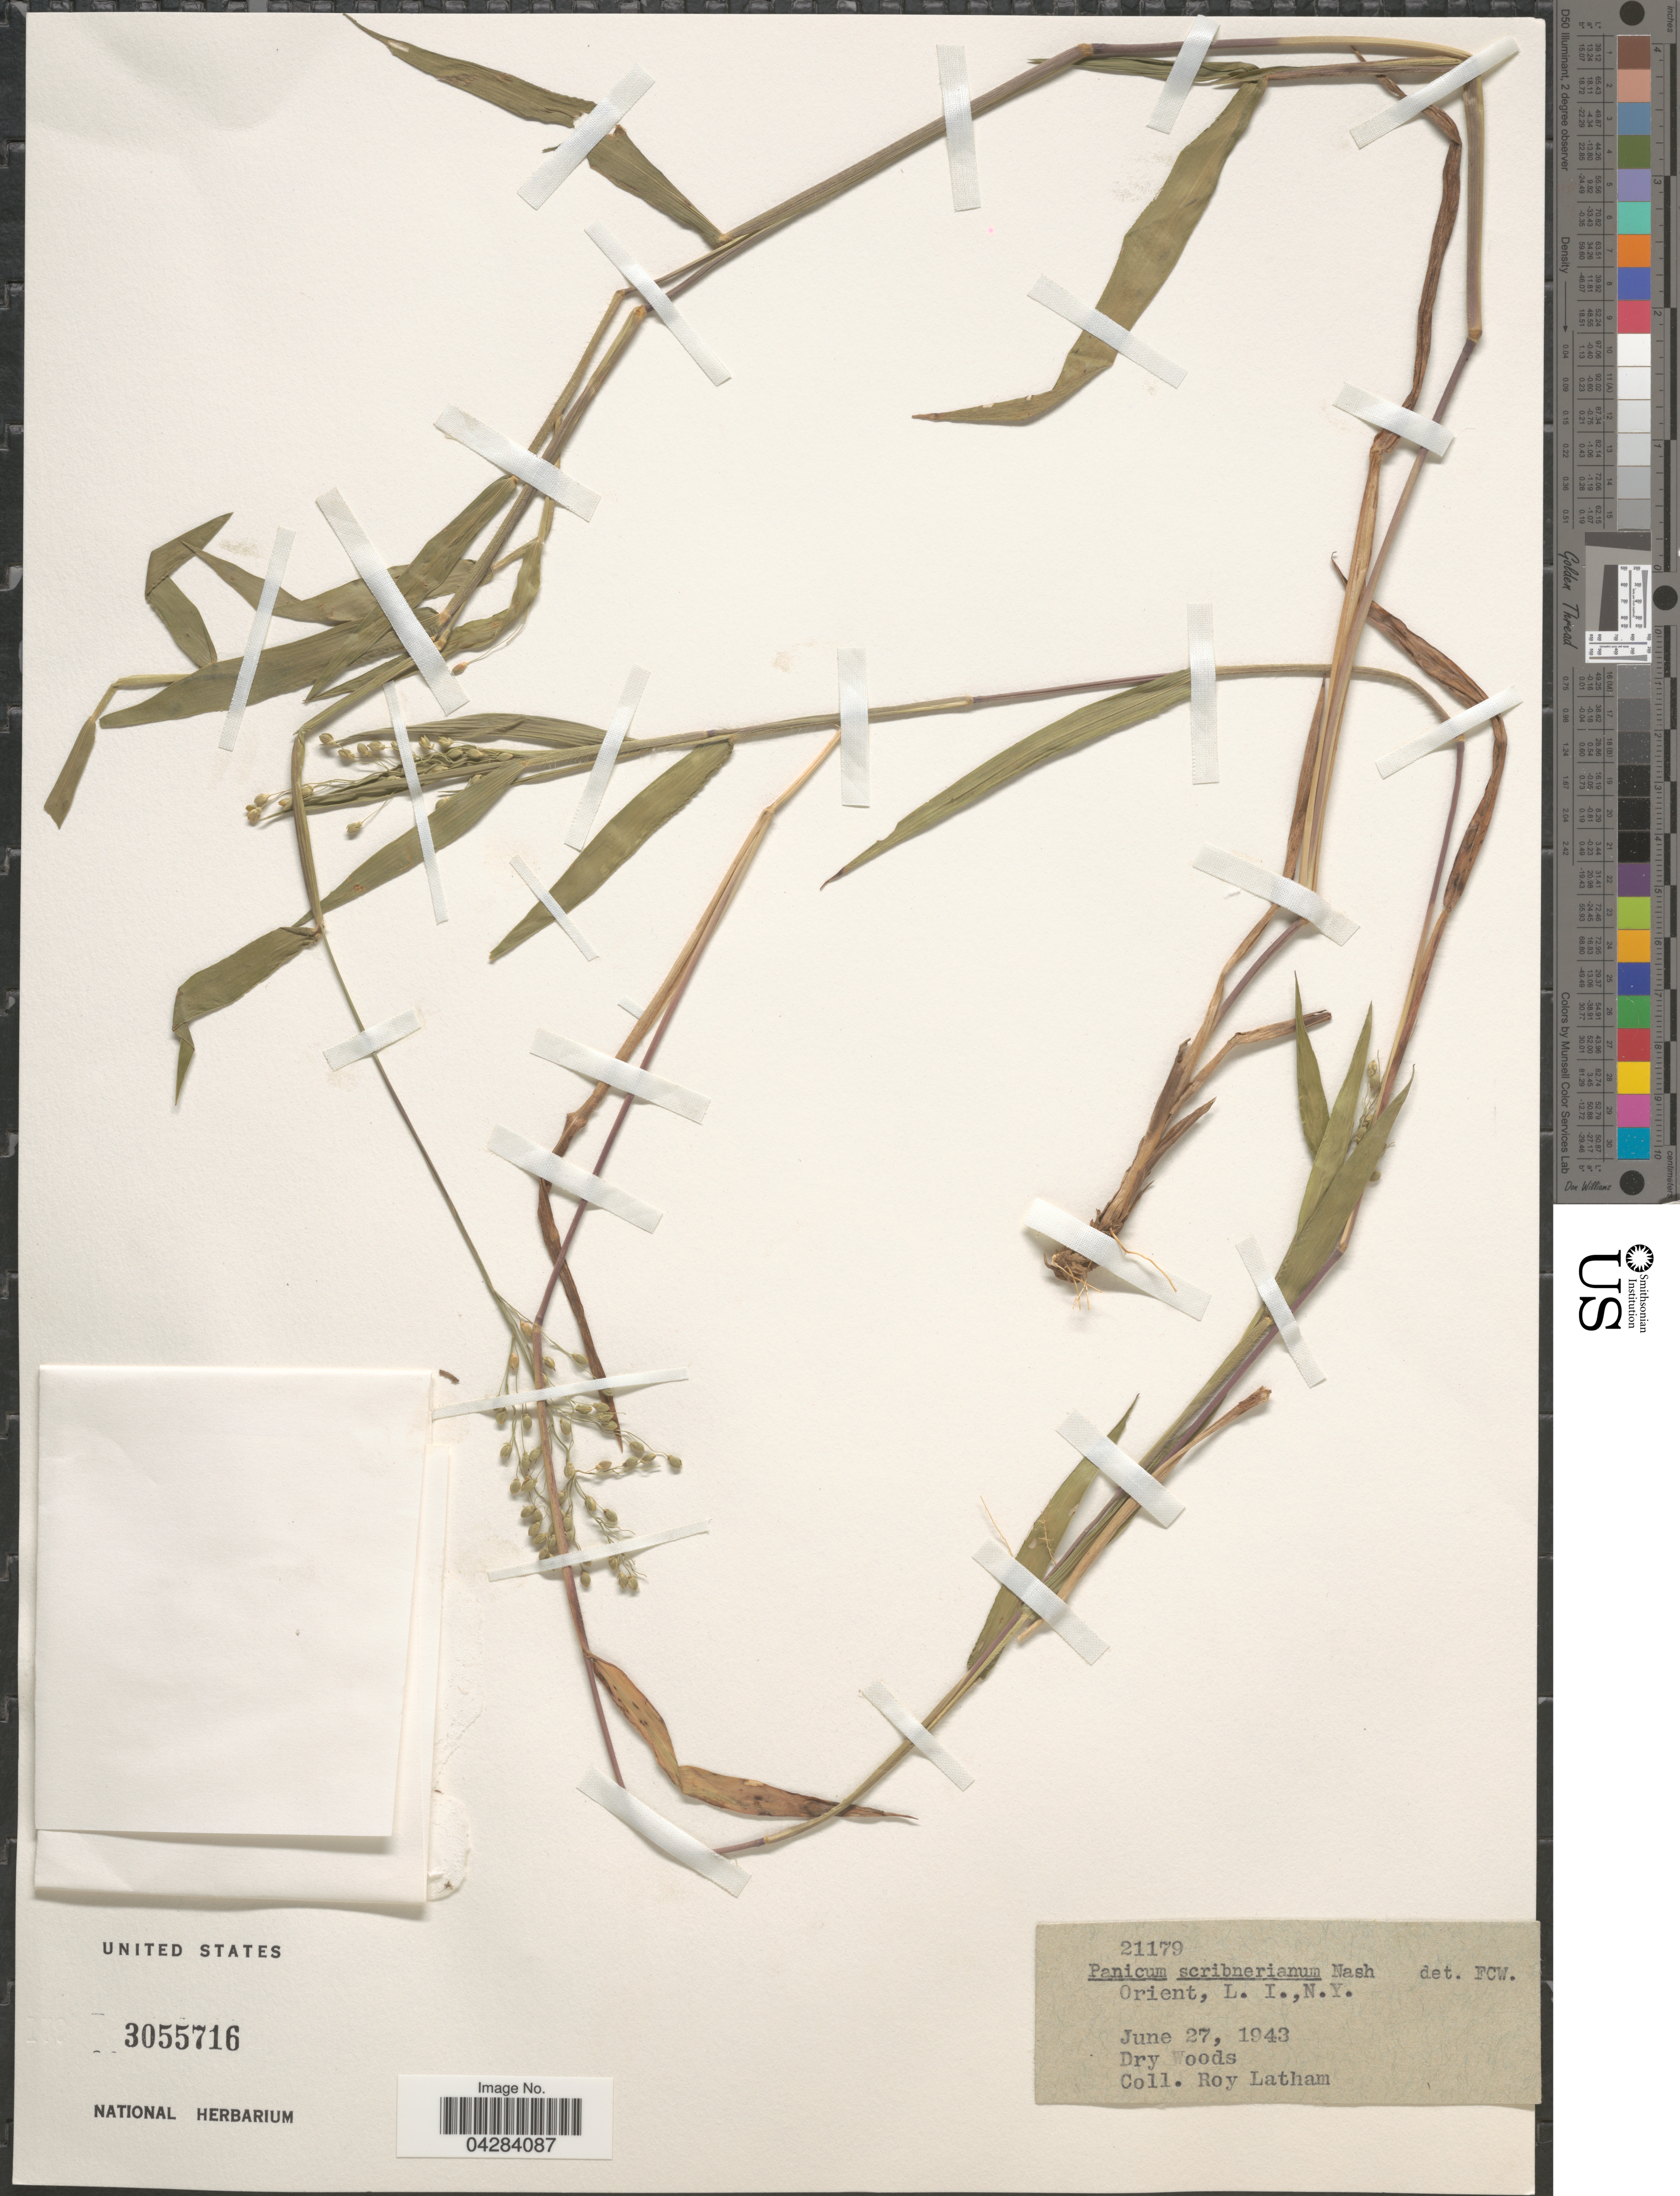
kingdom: Plantae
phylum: Tracheophyta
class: Liliopsida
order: Poales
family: Poaceae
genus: Dichanthelium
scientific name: Dichanthelium oligosanthes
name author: (Schult.) Gould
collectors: R. Latham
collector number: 21179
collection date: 1943-06-27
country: United States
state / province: New York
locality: Orient, L. I.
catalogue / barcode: US 3055716